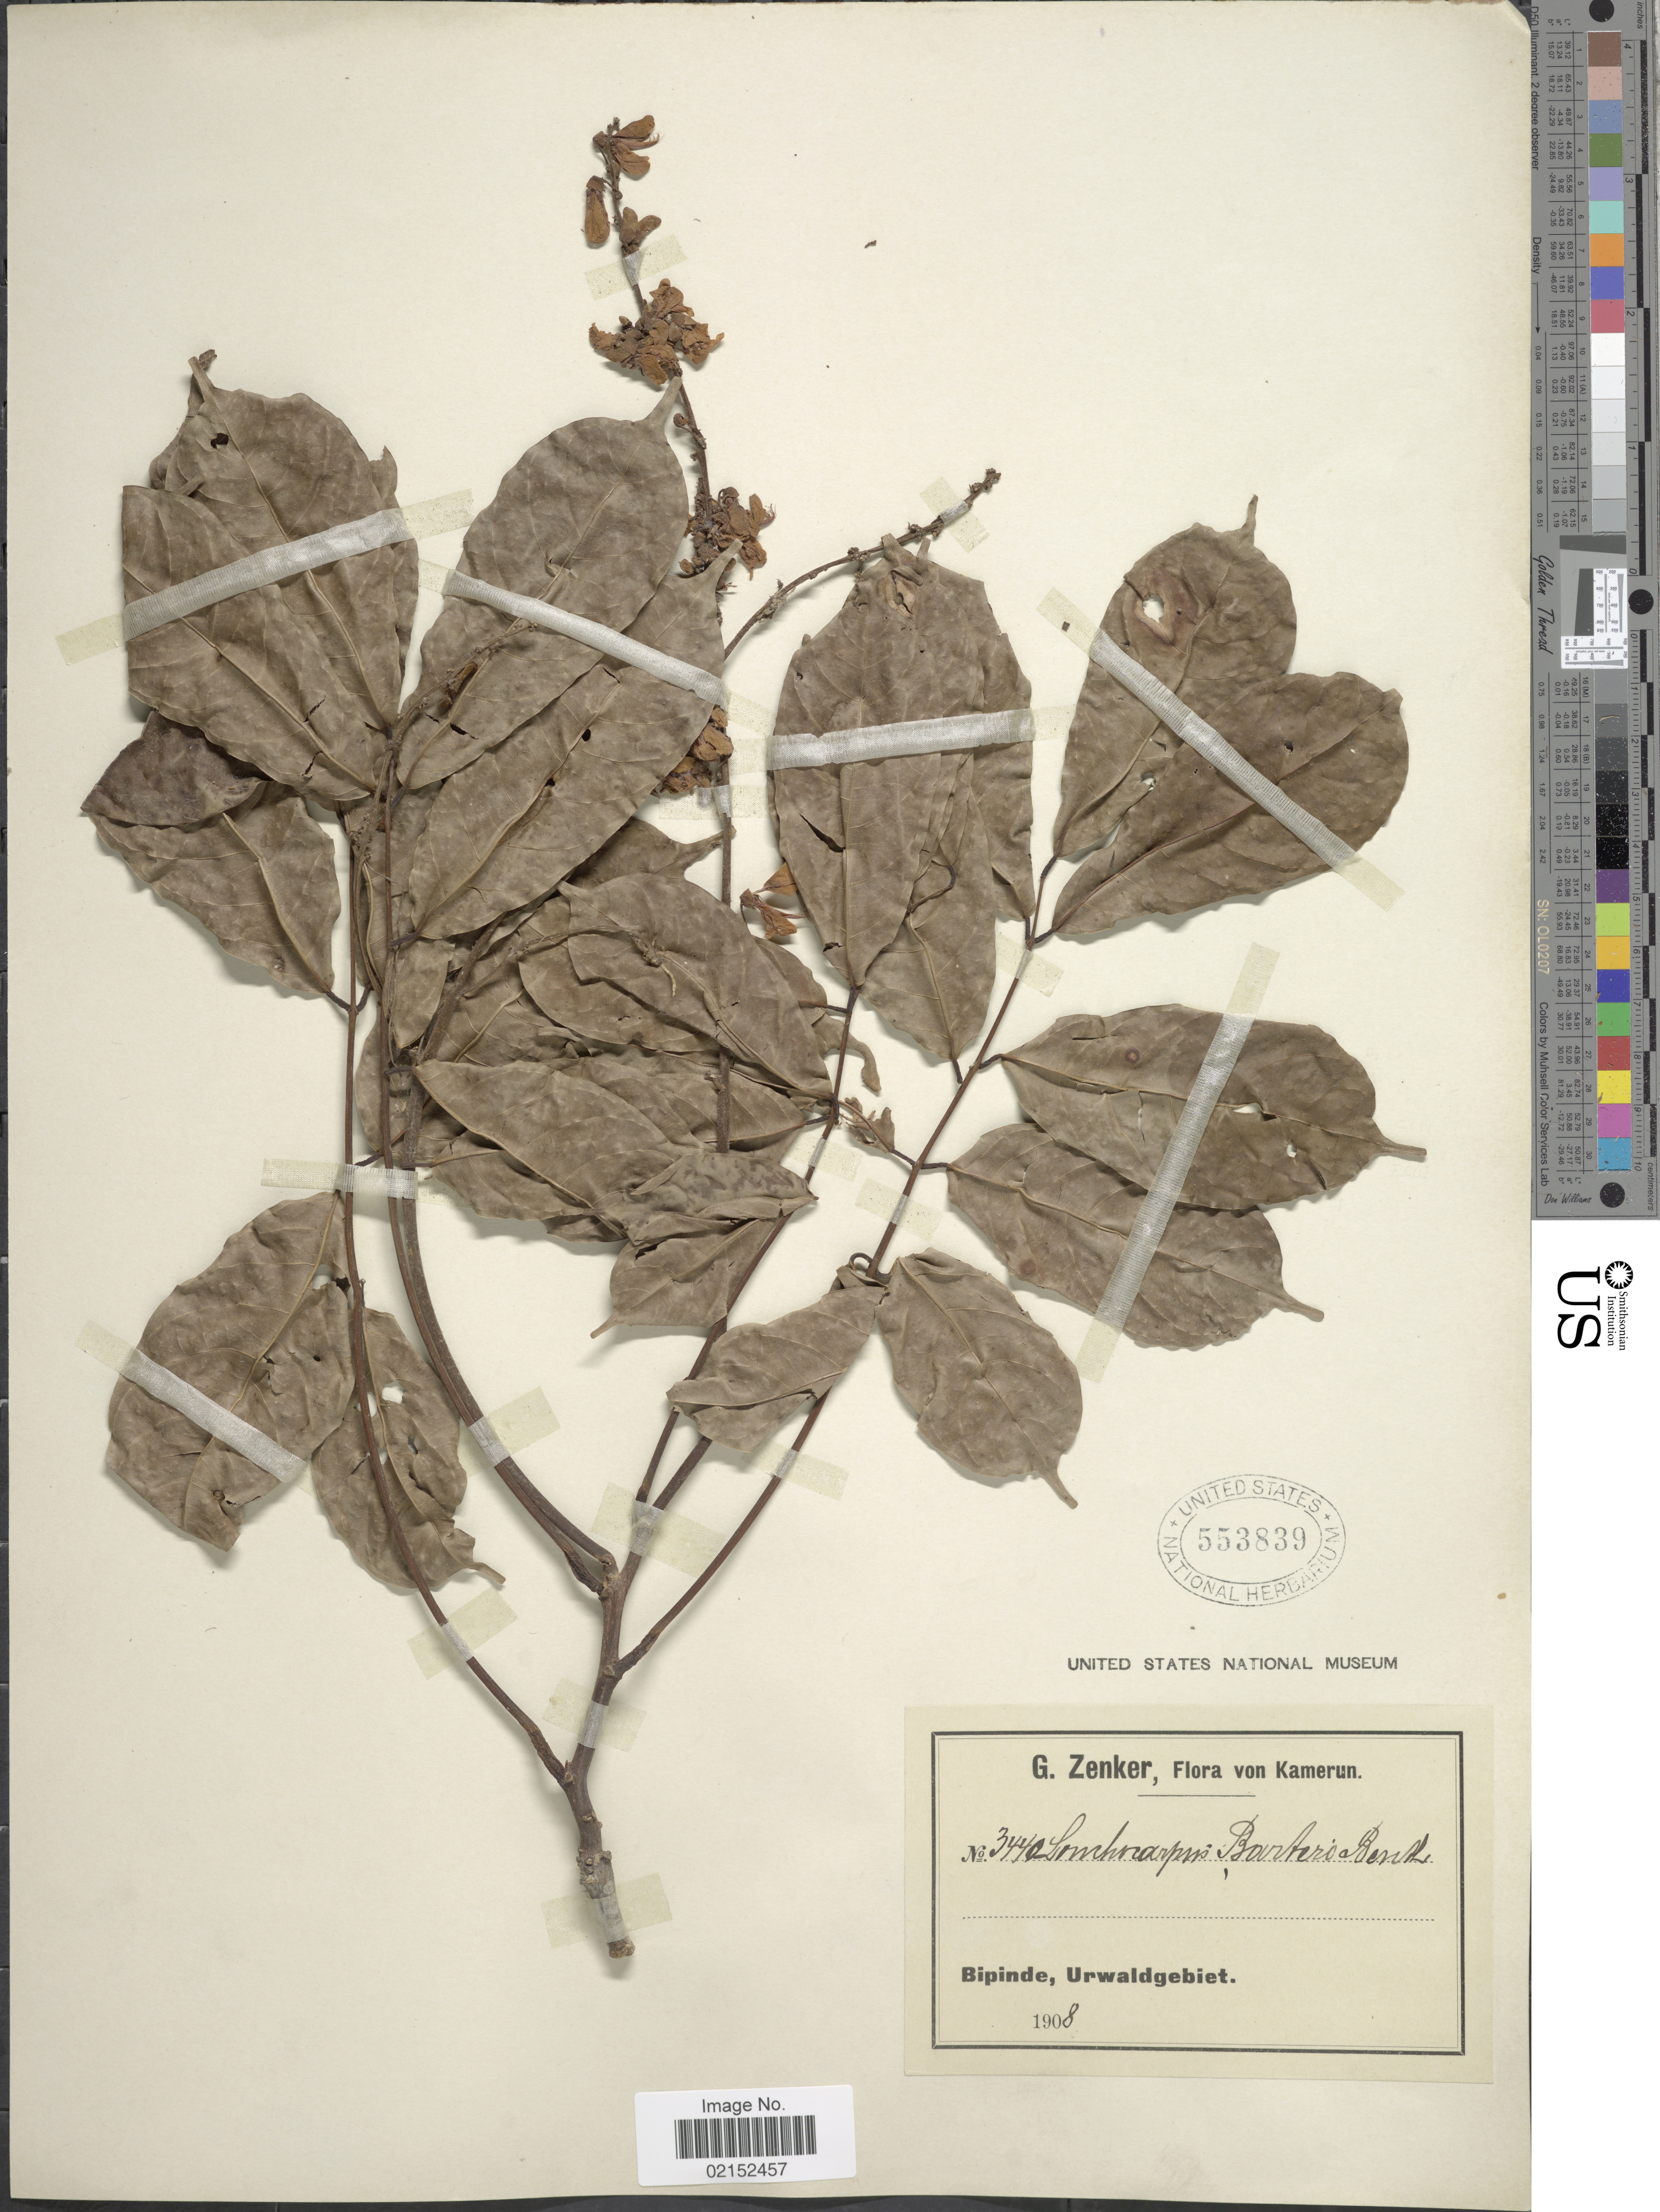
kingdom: Plantae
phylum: Tracheophyta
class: Magnoliopsida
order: Fabales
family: Fabaceae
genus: Lonchocarpus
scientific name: Lonchocarpus barteri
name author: Benth.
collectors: G. A. Zenker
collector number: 3442*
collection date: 1908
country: Cameroon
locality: Bipinde, Urwaldgebiet, Kamerun.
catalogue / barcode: US 553839